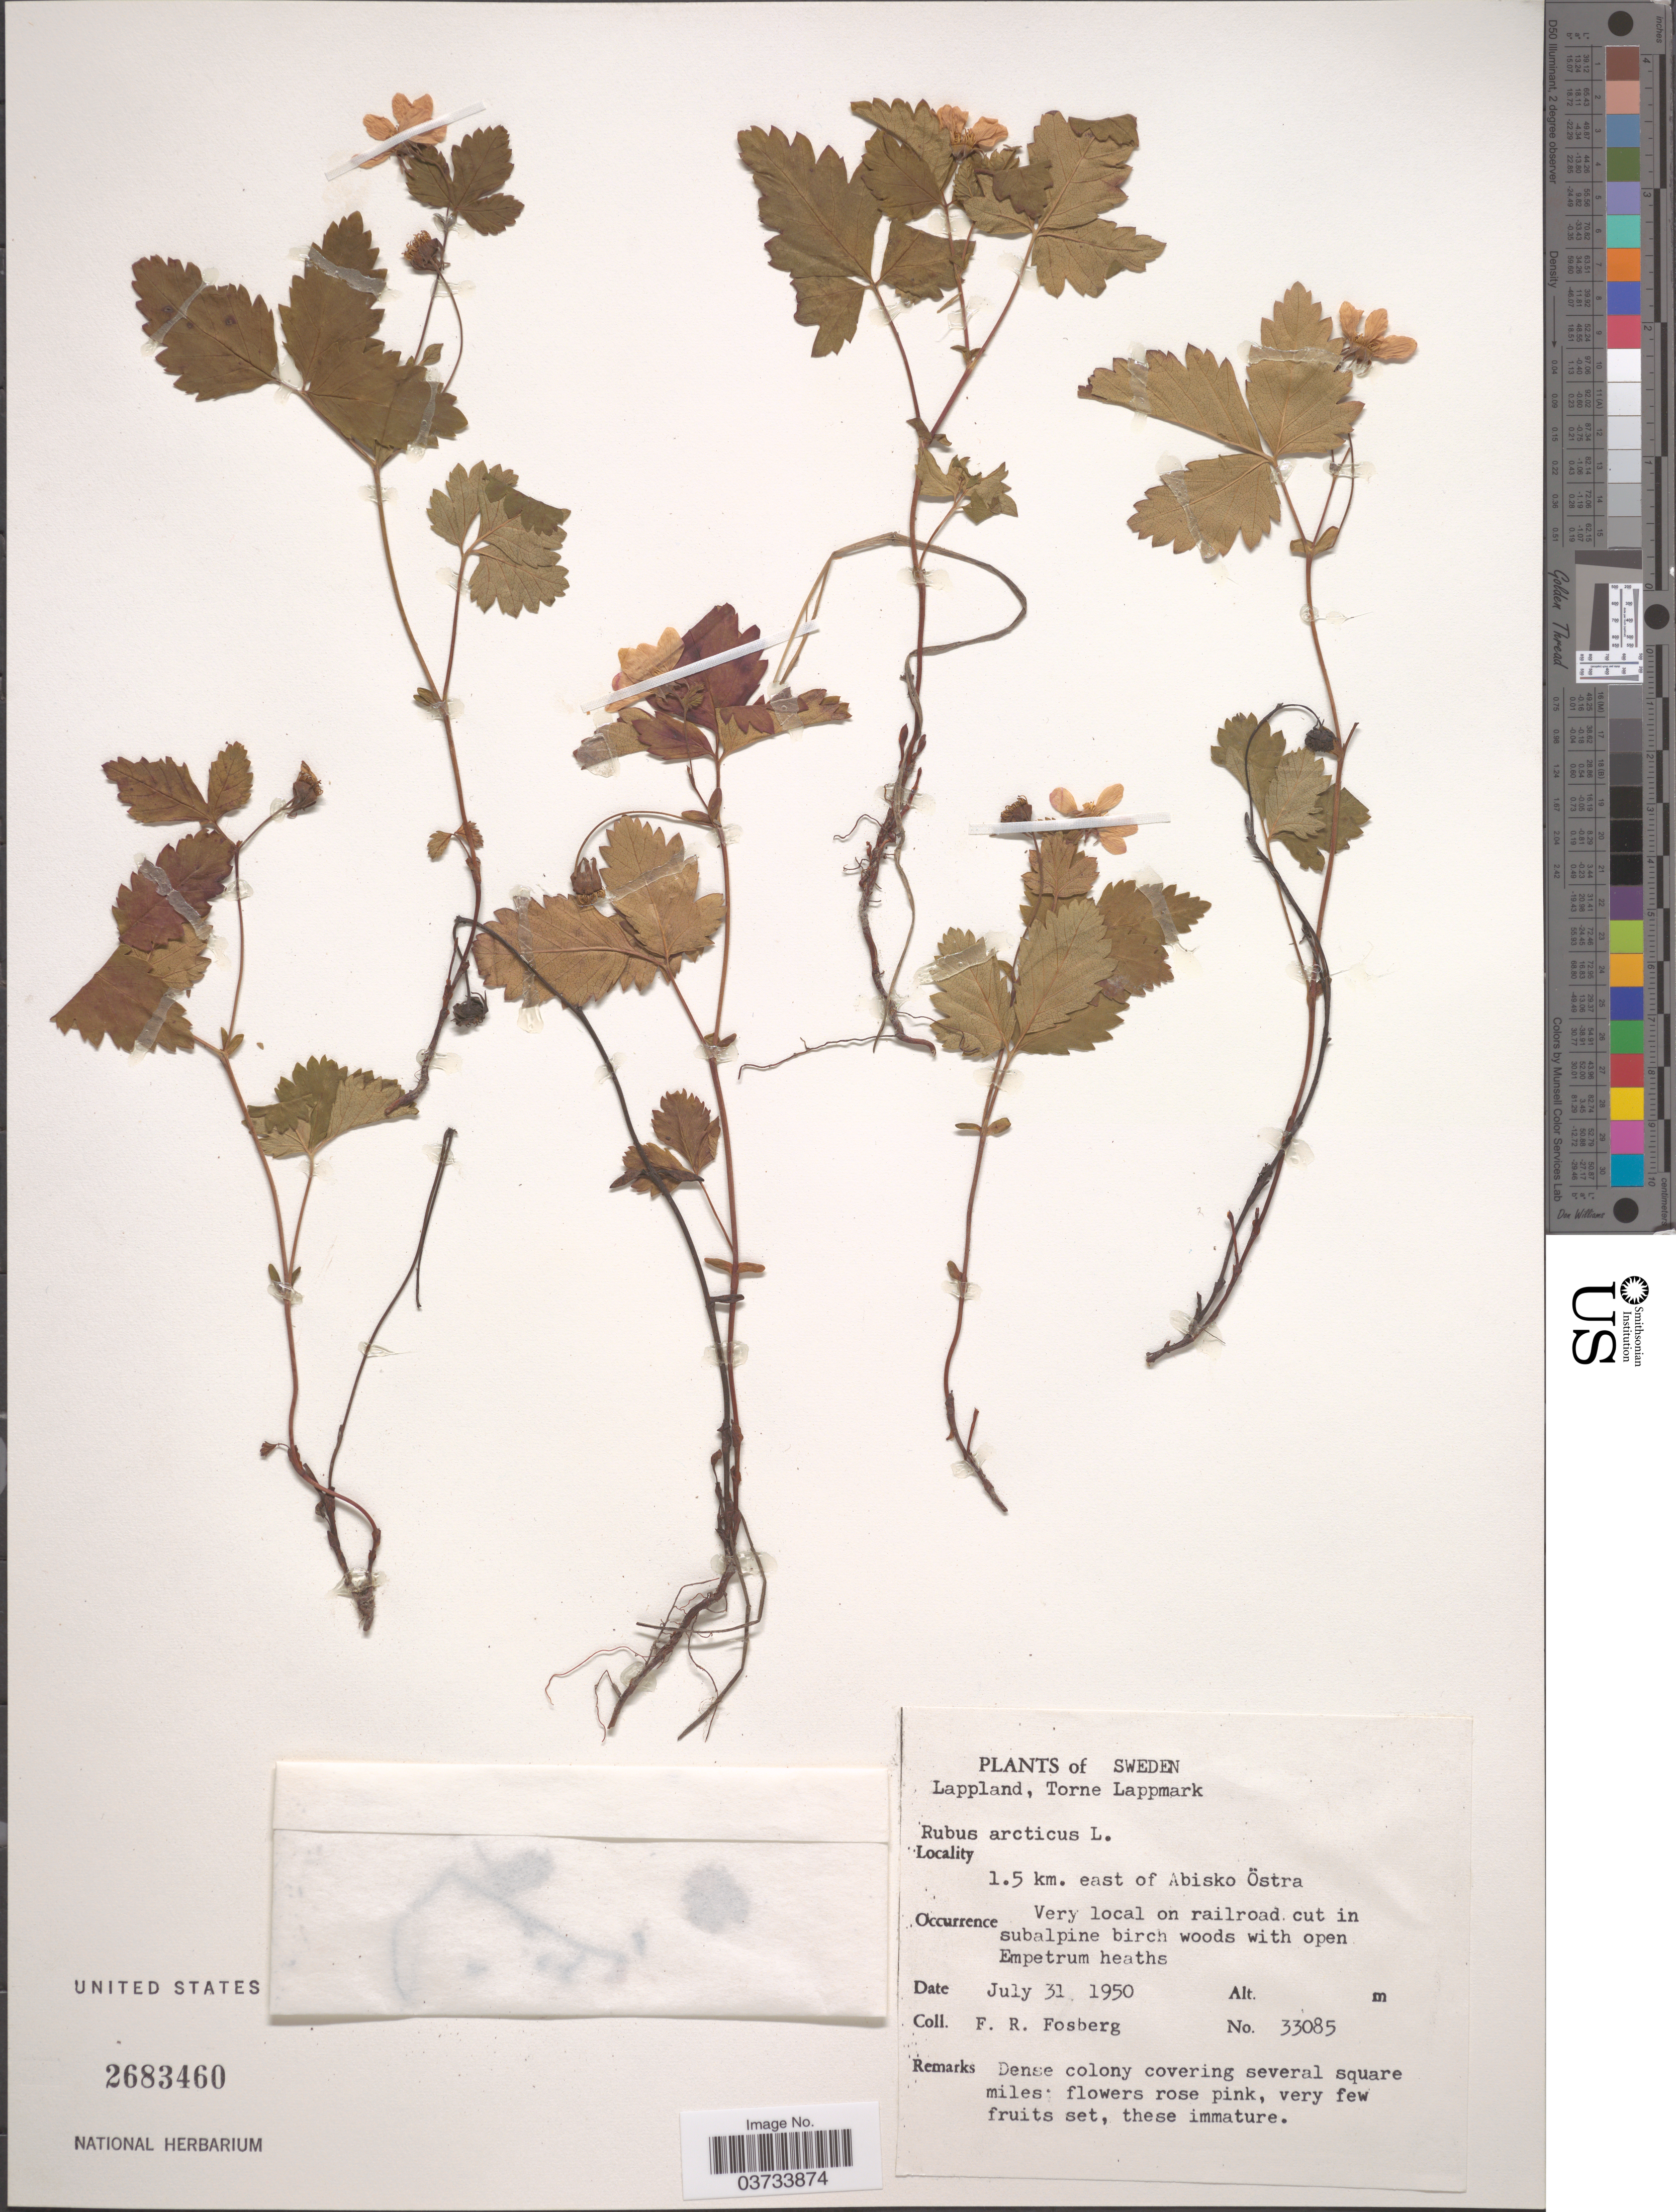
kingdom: Plantae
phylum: Tracheophyta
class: Magnoliopsida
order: Rosales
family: Rosaceae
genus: Rubus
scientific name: Rubus arcticus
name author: L.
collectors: F. R. Fosberg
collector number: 33085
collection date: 1950-07-31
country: Sweden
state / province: Norrbotten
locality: Lappland, Torne Lappmark. 1.5 km. east of Abisko Östra.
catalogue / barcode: US 2683460